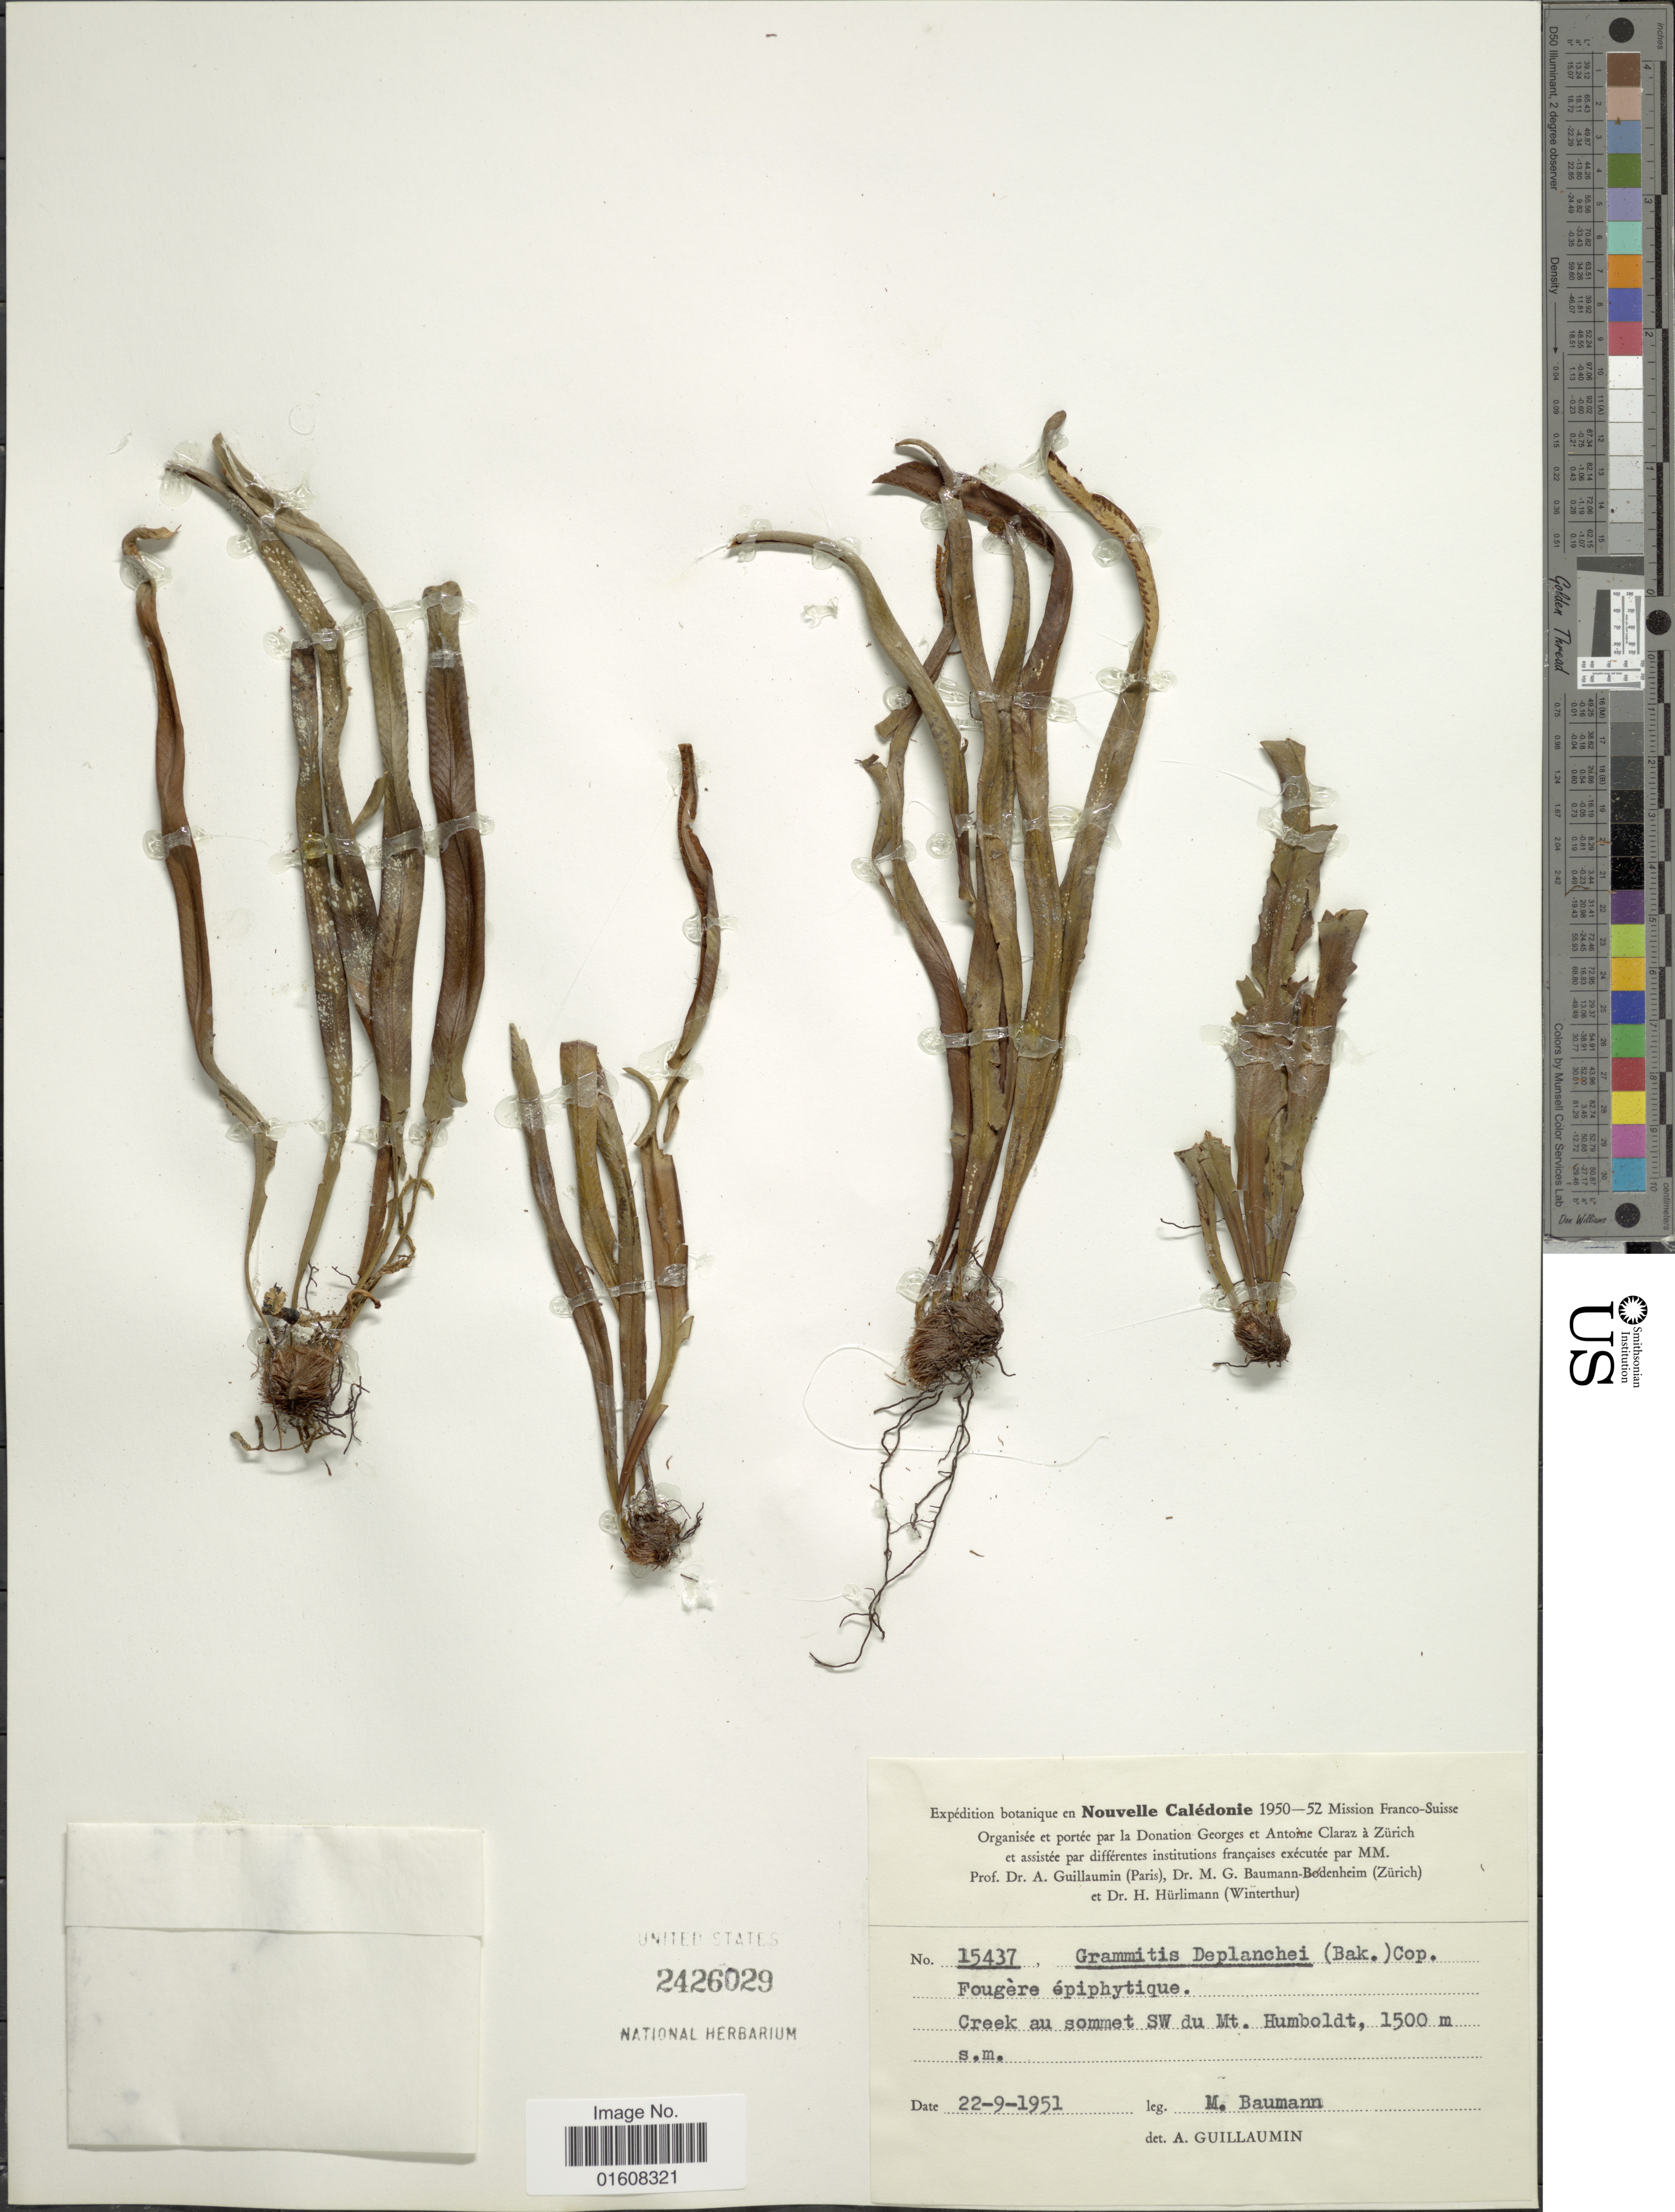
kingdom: Plantae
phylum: Tracheophyta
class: Polypodiopsida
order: Polypodiales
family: Polypodiaceae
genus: Grammitis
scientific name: Grammitis deplanchei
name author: (Baker) Copel.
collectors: M. Baumann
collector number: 15437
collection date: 1951-09-22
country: New Caledonia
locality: Creek au sommet SW du Mt. Humboldt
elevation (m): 1500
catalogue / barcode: US 2426029